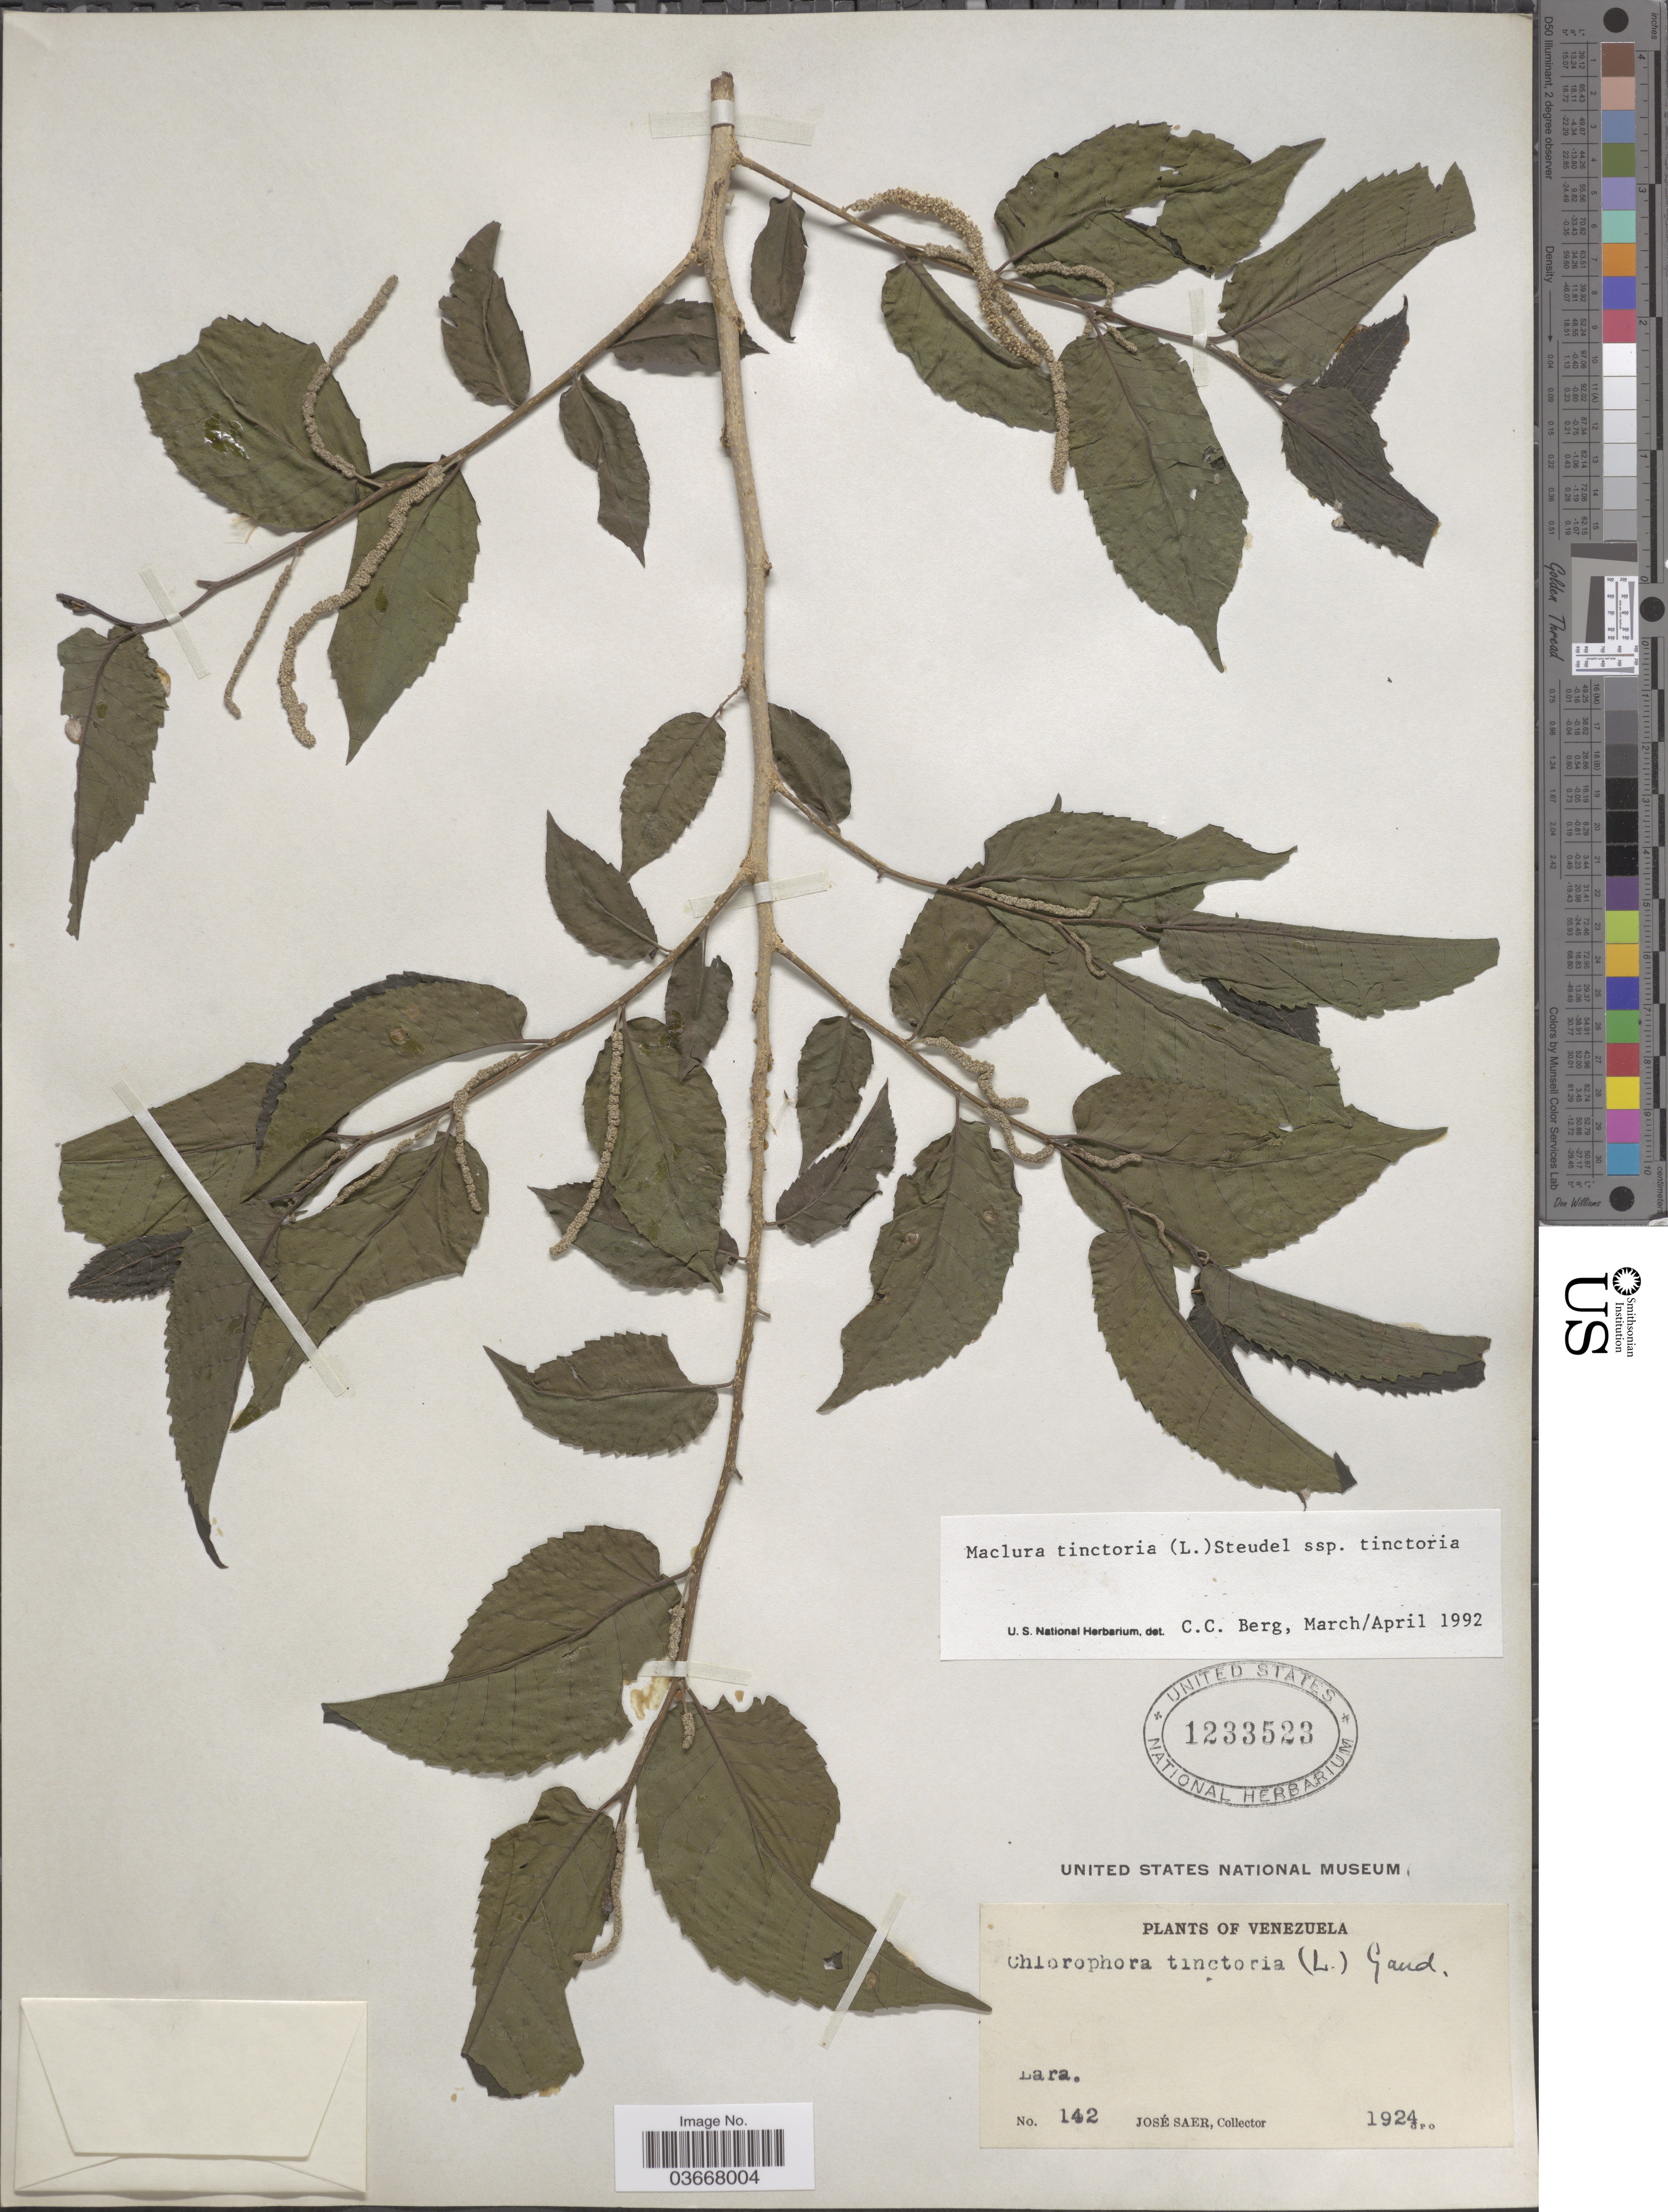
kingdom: Plantae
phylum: Tracheophyta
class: Magnoliopsida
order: Rosales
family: Moraceae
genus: Maclura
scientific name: Maclura tinctoria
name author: (L.) D. Don ex Steud.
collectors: J. Saer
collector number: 142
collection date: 1924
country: Venezuela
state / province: Lara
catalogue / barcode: US 1233523